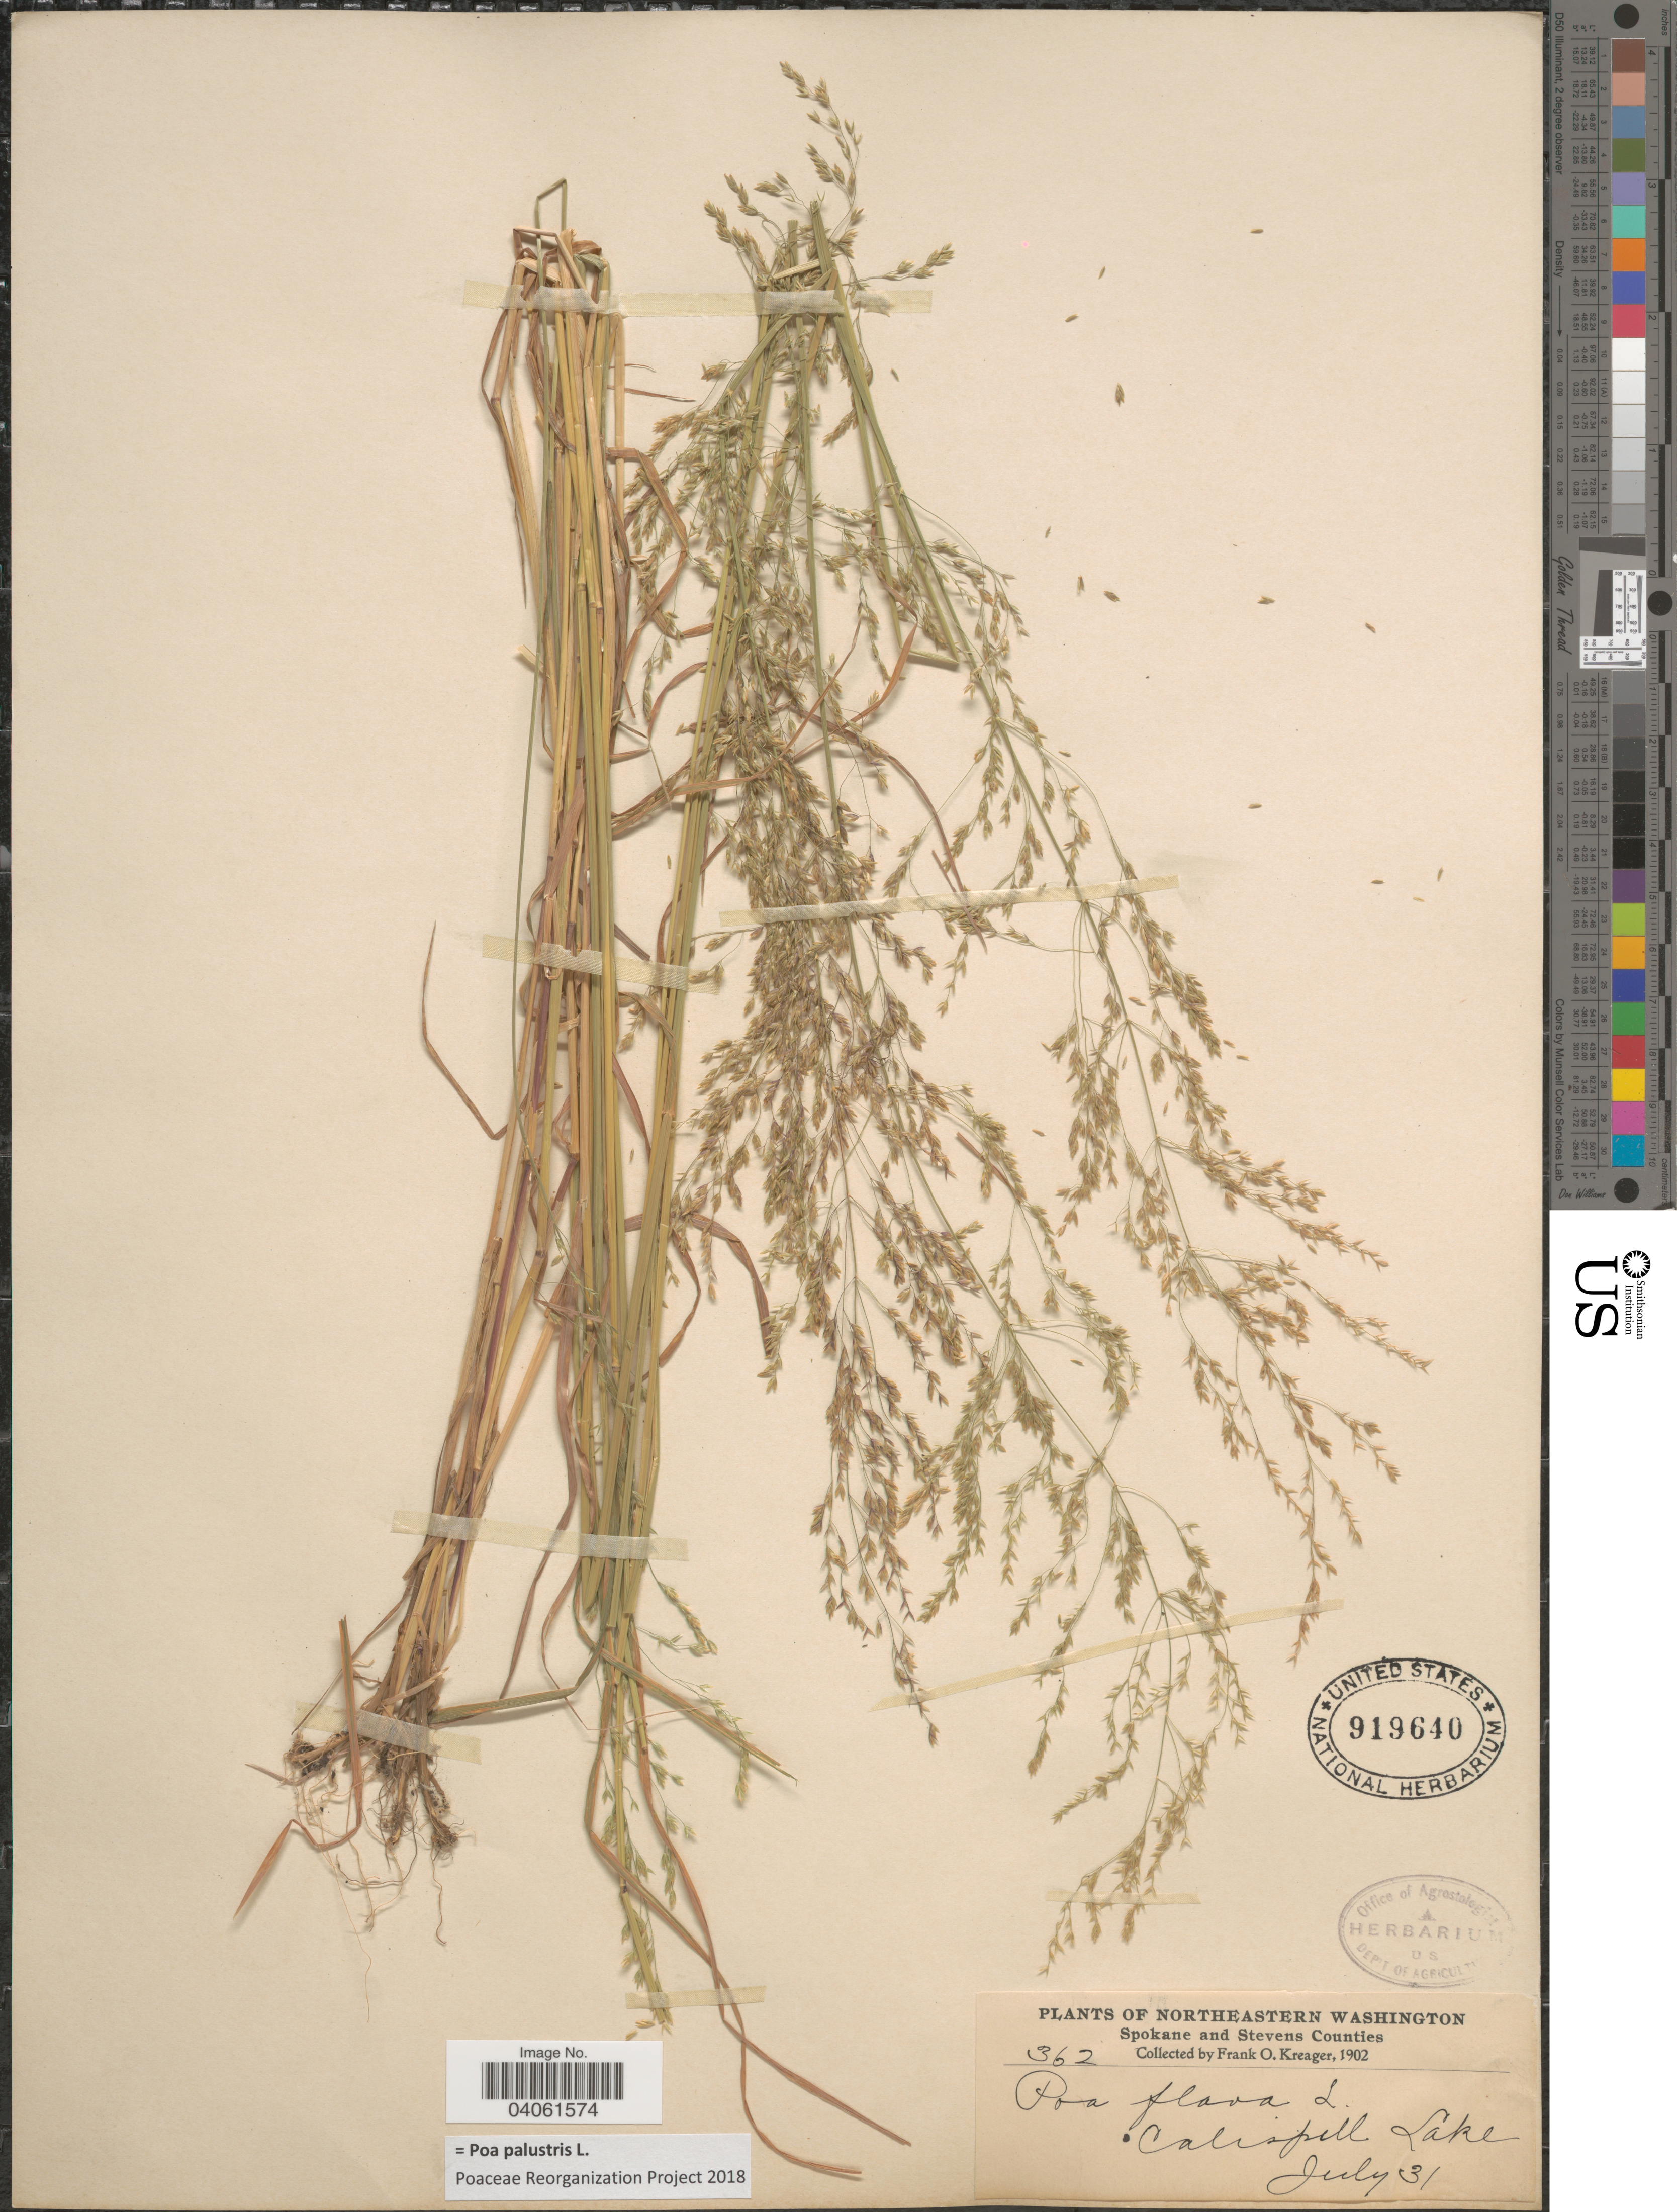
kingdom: Plantae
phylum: Tracheophyta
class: Liliopsida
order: Poales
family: Poaceae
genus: Poa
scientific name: Poa palustris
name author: L.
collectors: F. Kreager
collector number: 362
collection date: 1902-07-31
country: United States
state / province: Washington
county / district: Spokane / Stevens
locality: Northeastern Washington. Spokane and Stevens Counties. Calispell Lake.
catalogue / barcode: US 919640